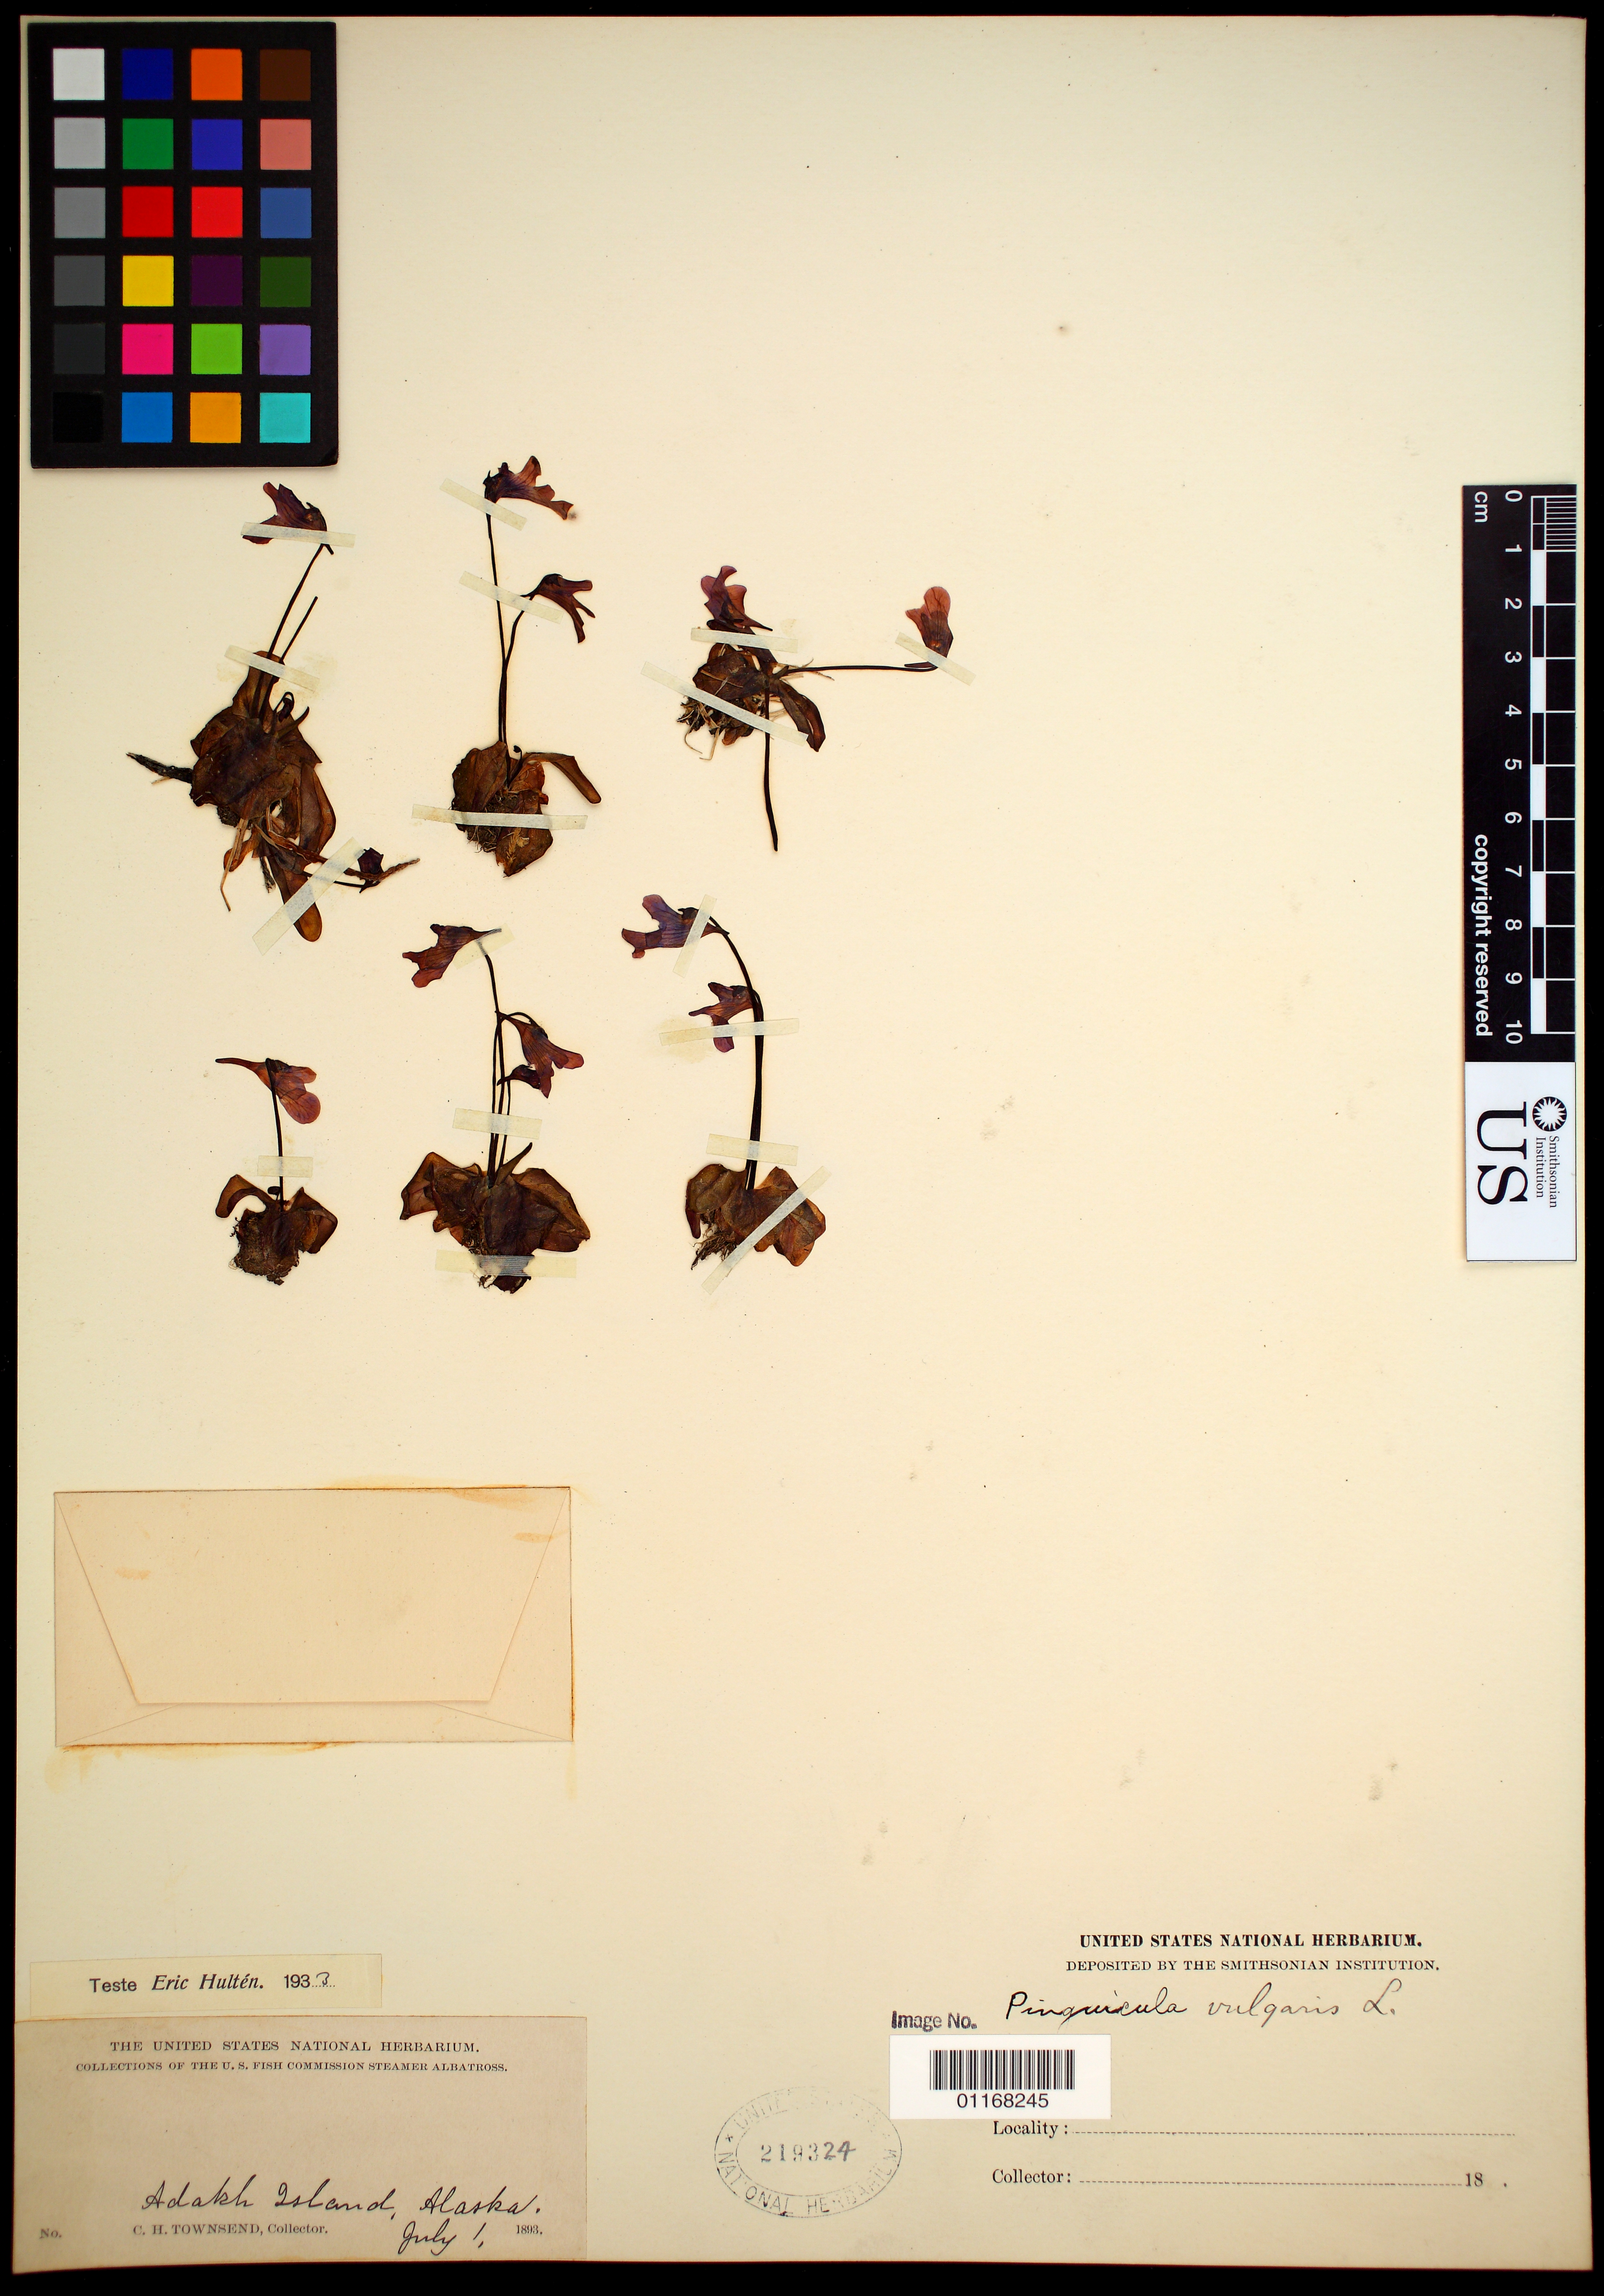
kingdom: Plantae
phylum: Tracheophyta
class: Magnoliopsida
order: Lamiales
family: Lentibulariaceae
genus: Pinguicula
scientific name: Pinguicula vulgaris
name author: L.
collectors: C. H. Townsend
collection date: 1893-07-01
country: United States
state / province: Alaska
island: Adak Island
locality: Adakh Island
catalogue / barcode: US 219324